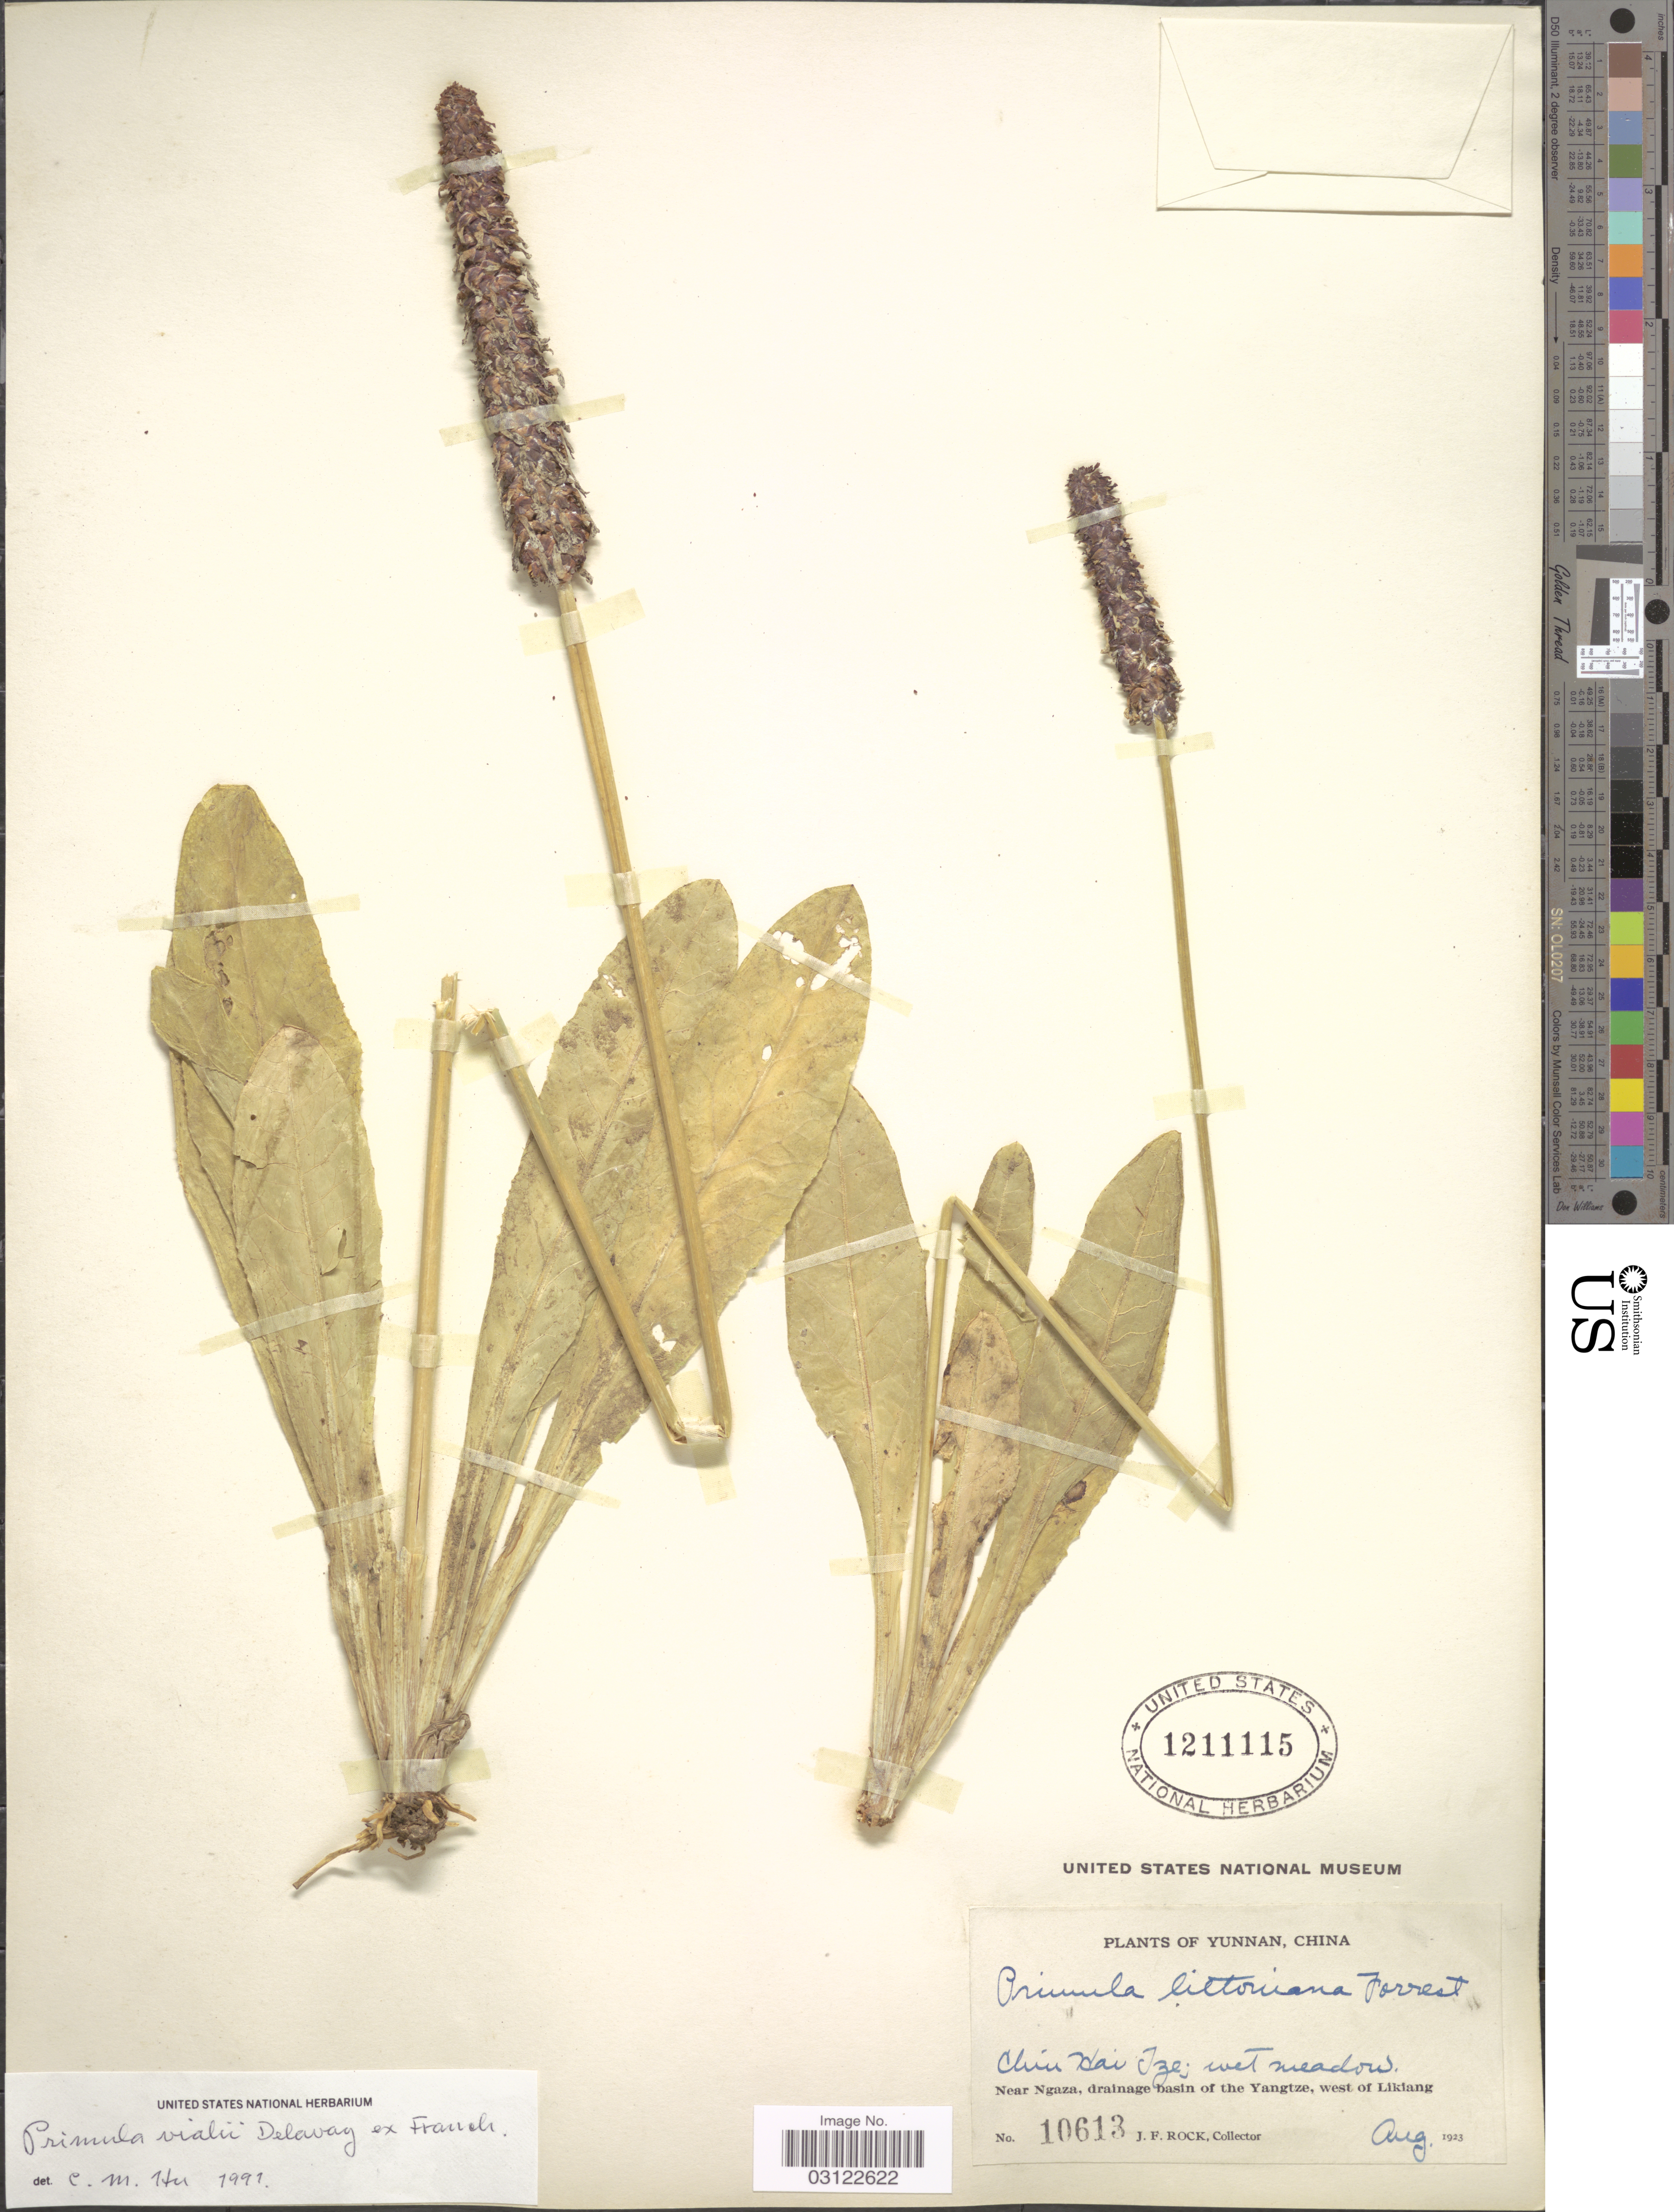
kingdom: Plantae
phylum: Tracheophyta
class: Magnoliopsida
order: Ericales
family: Primulaceae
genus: Primula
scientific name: Primula vialii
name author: Delavay ex Franch.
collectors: J. Rock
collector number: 10613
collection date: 1923-08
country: China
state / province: Yunnan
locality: Gan Hai Tze. Near Ngaza, drainage basin of the Yangtze, west of Likiang.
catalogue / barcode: US 1211115